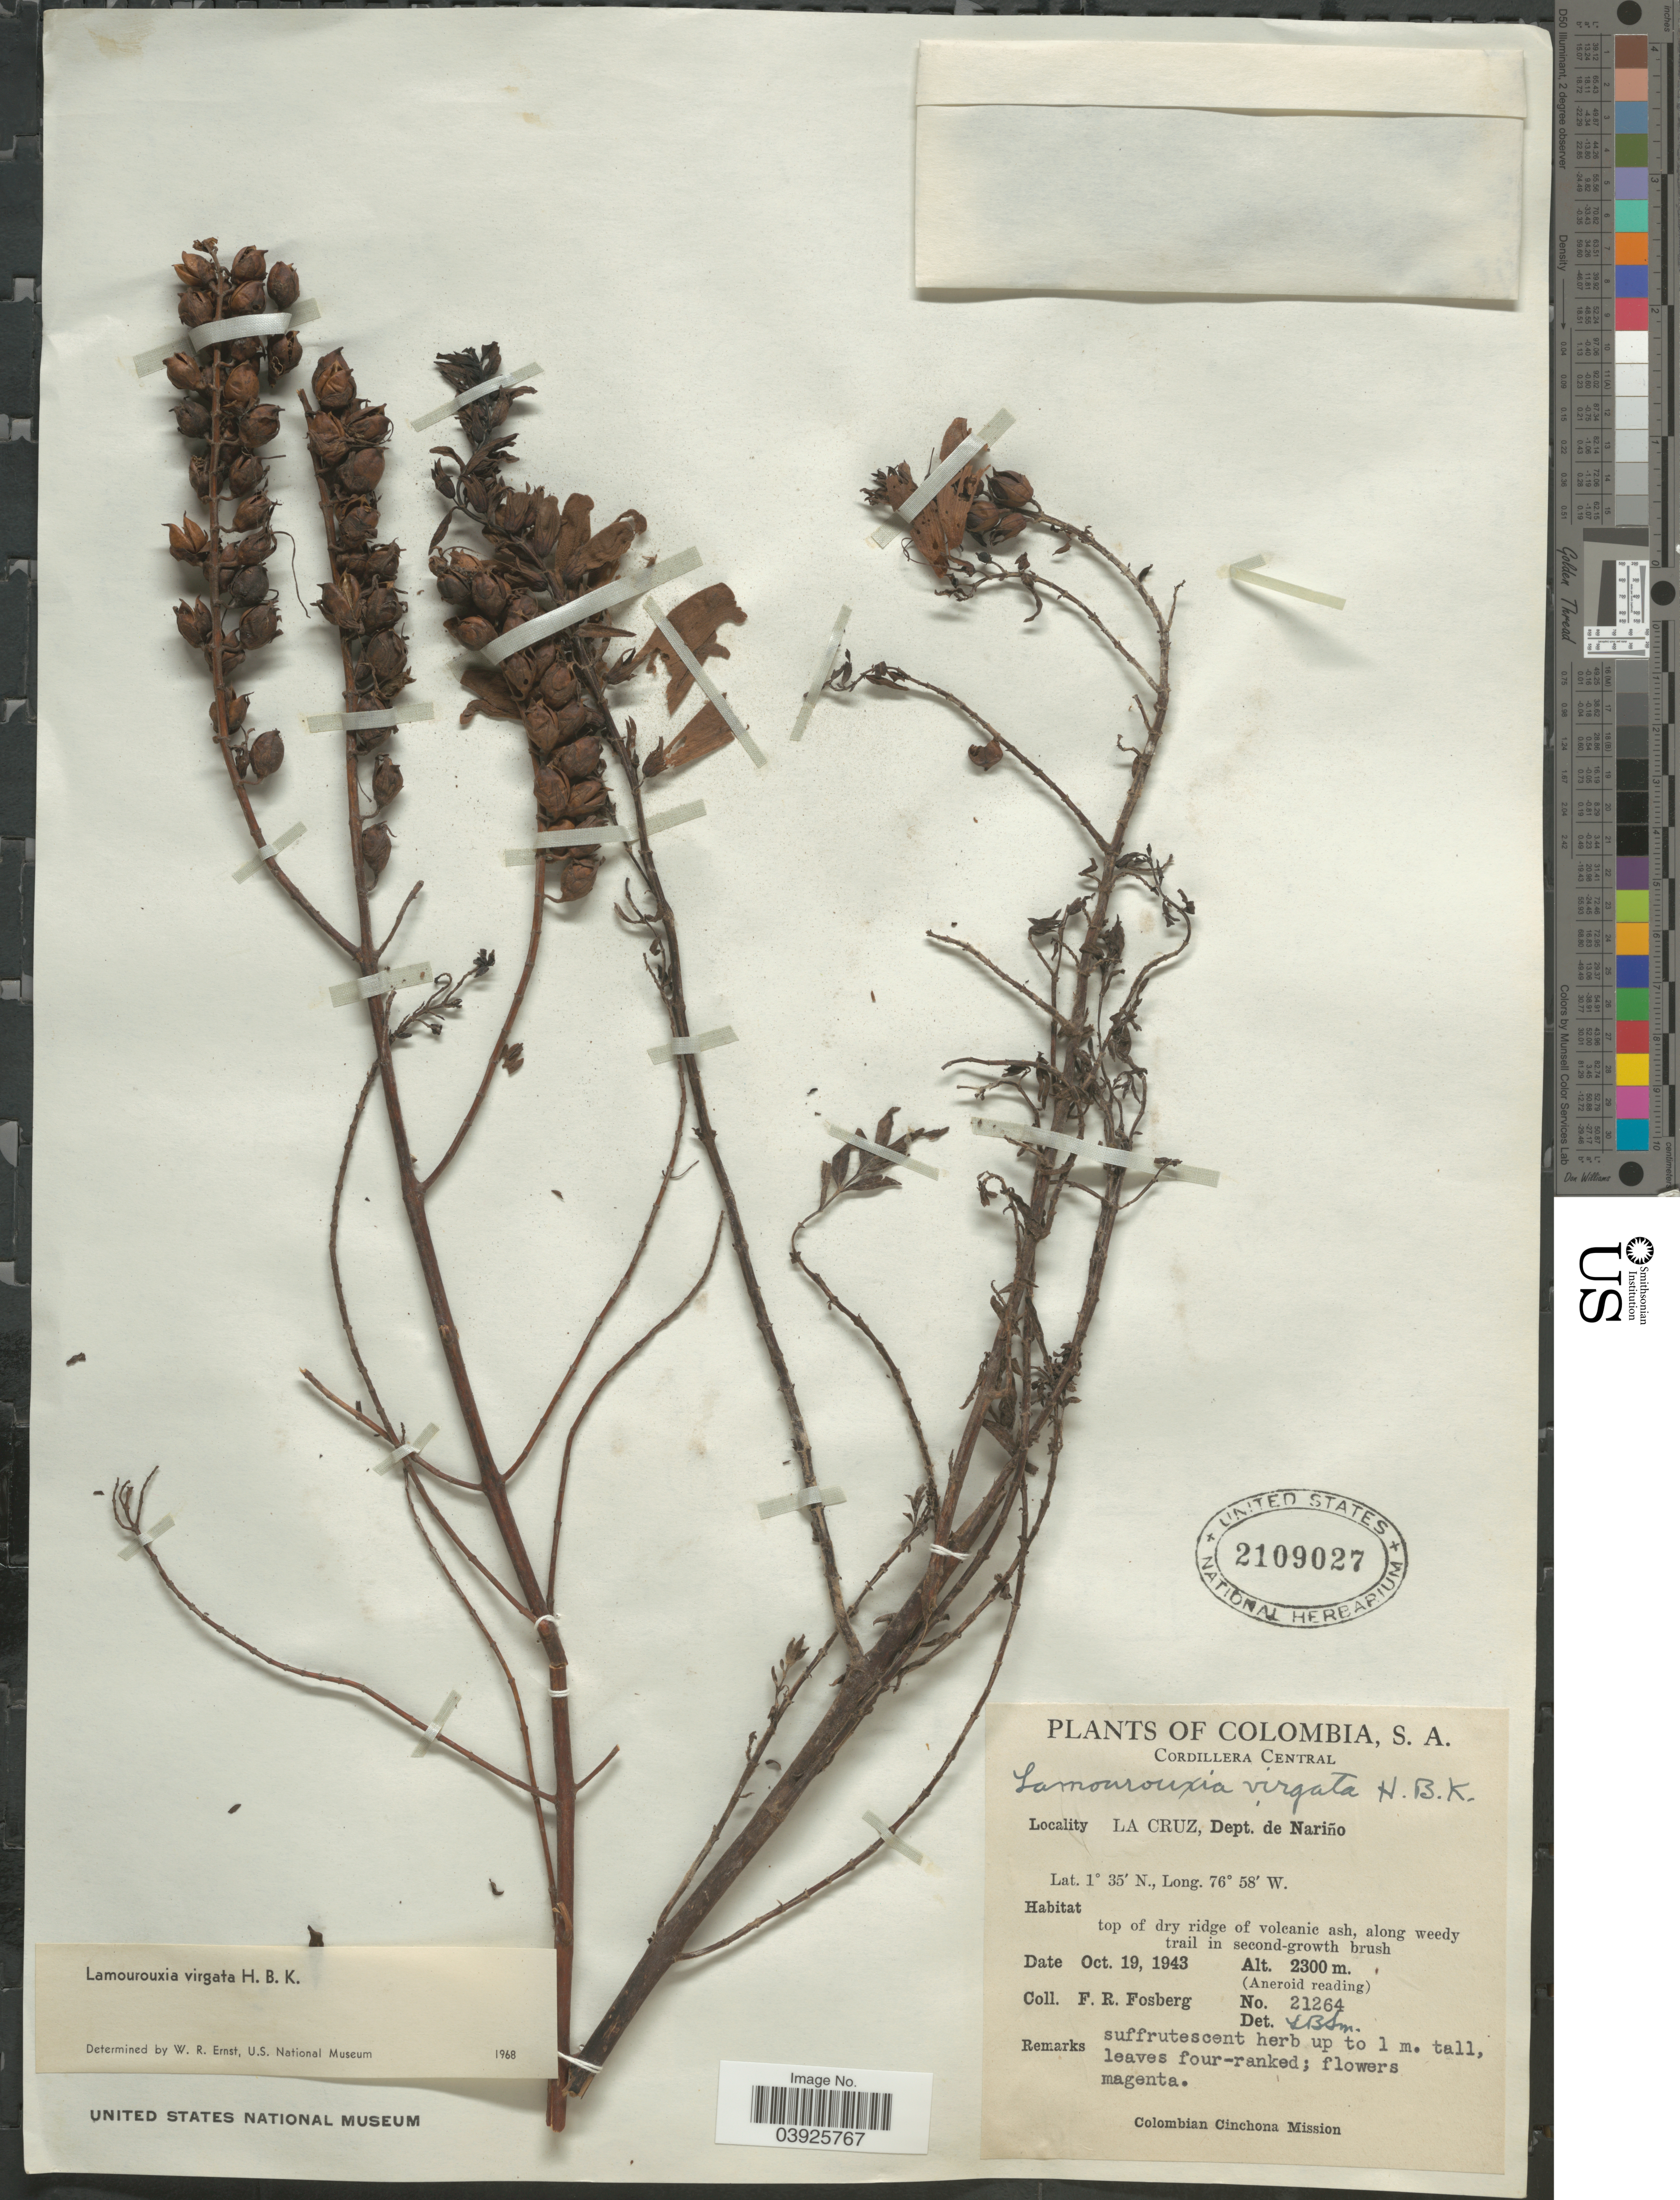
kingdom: Plantae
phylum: Tracheophyta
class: Magnoliopsida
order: Lamiales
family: Orobanchaceae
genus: Lamourouxia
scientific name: Lamourouxia virgata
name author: Kunth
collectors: F. R. Fosberg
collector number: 21264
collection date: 1943-10-19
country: Colombia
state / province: Nariño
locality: Cordillera Central. La Cruz, Dept. de Nariño. Top of dry ridge of volcanic ash, along weedy trail in second-growth brush.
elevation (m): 2300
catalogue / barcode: US 2109027